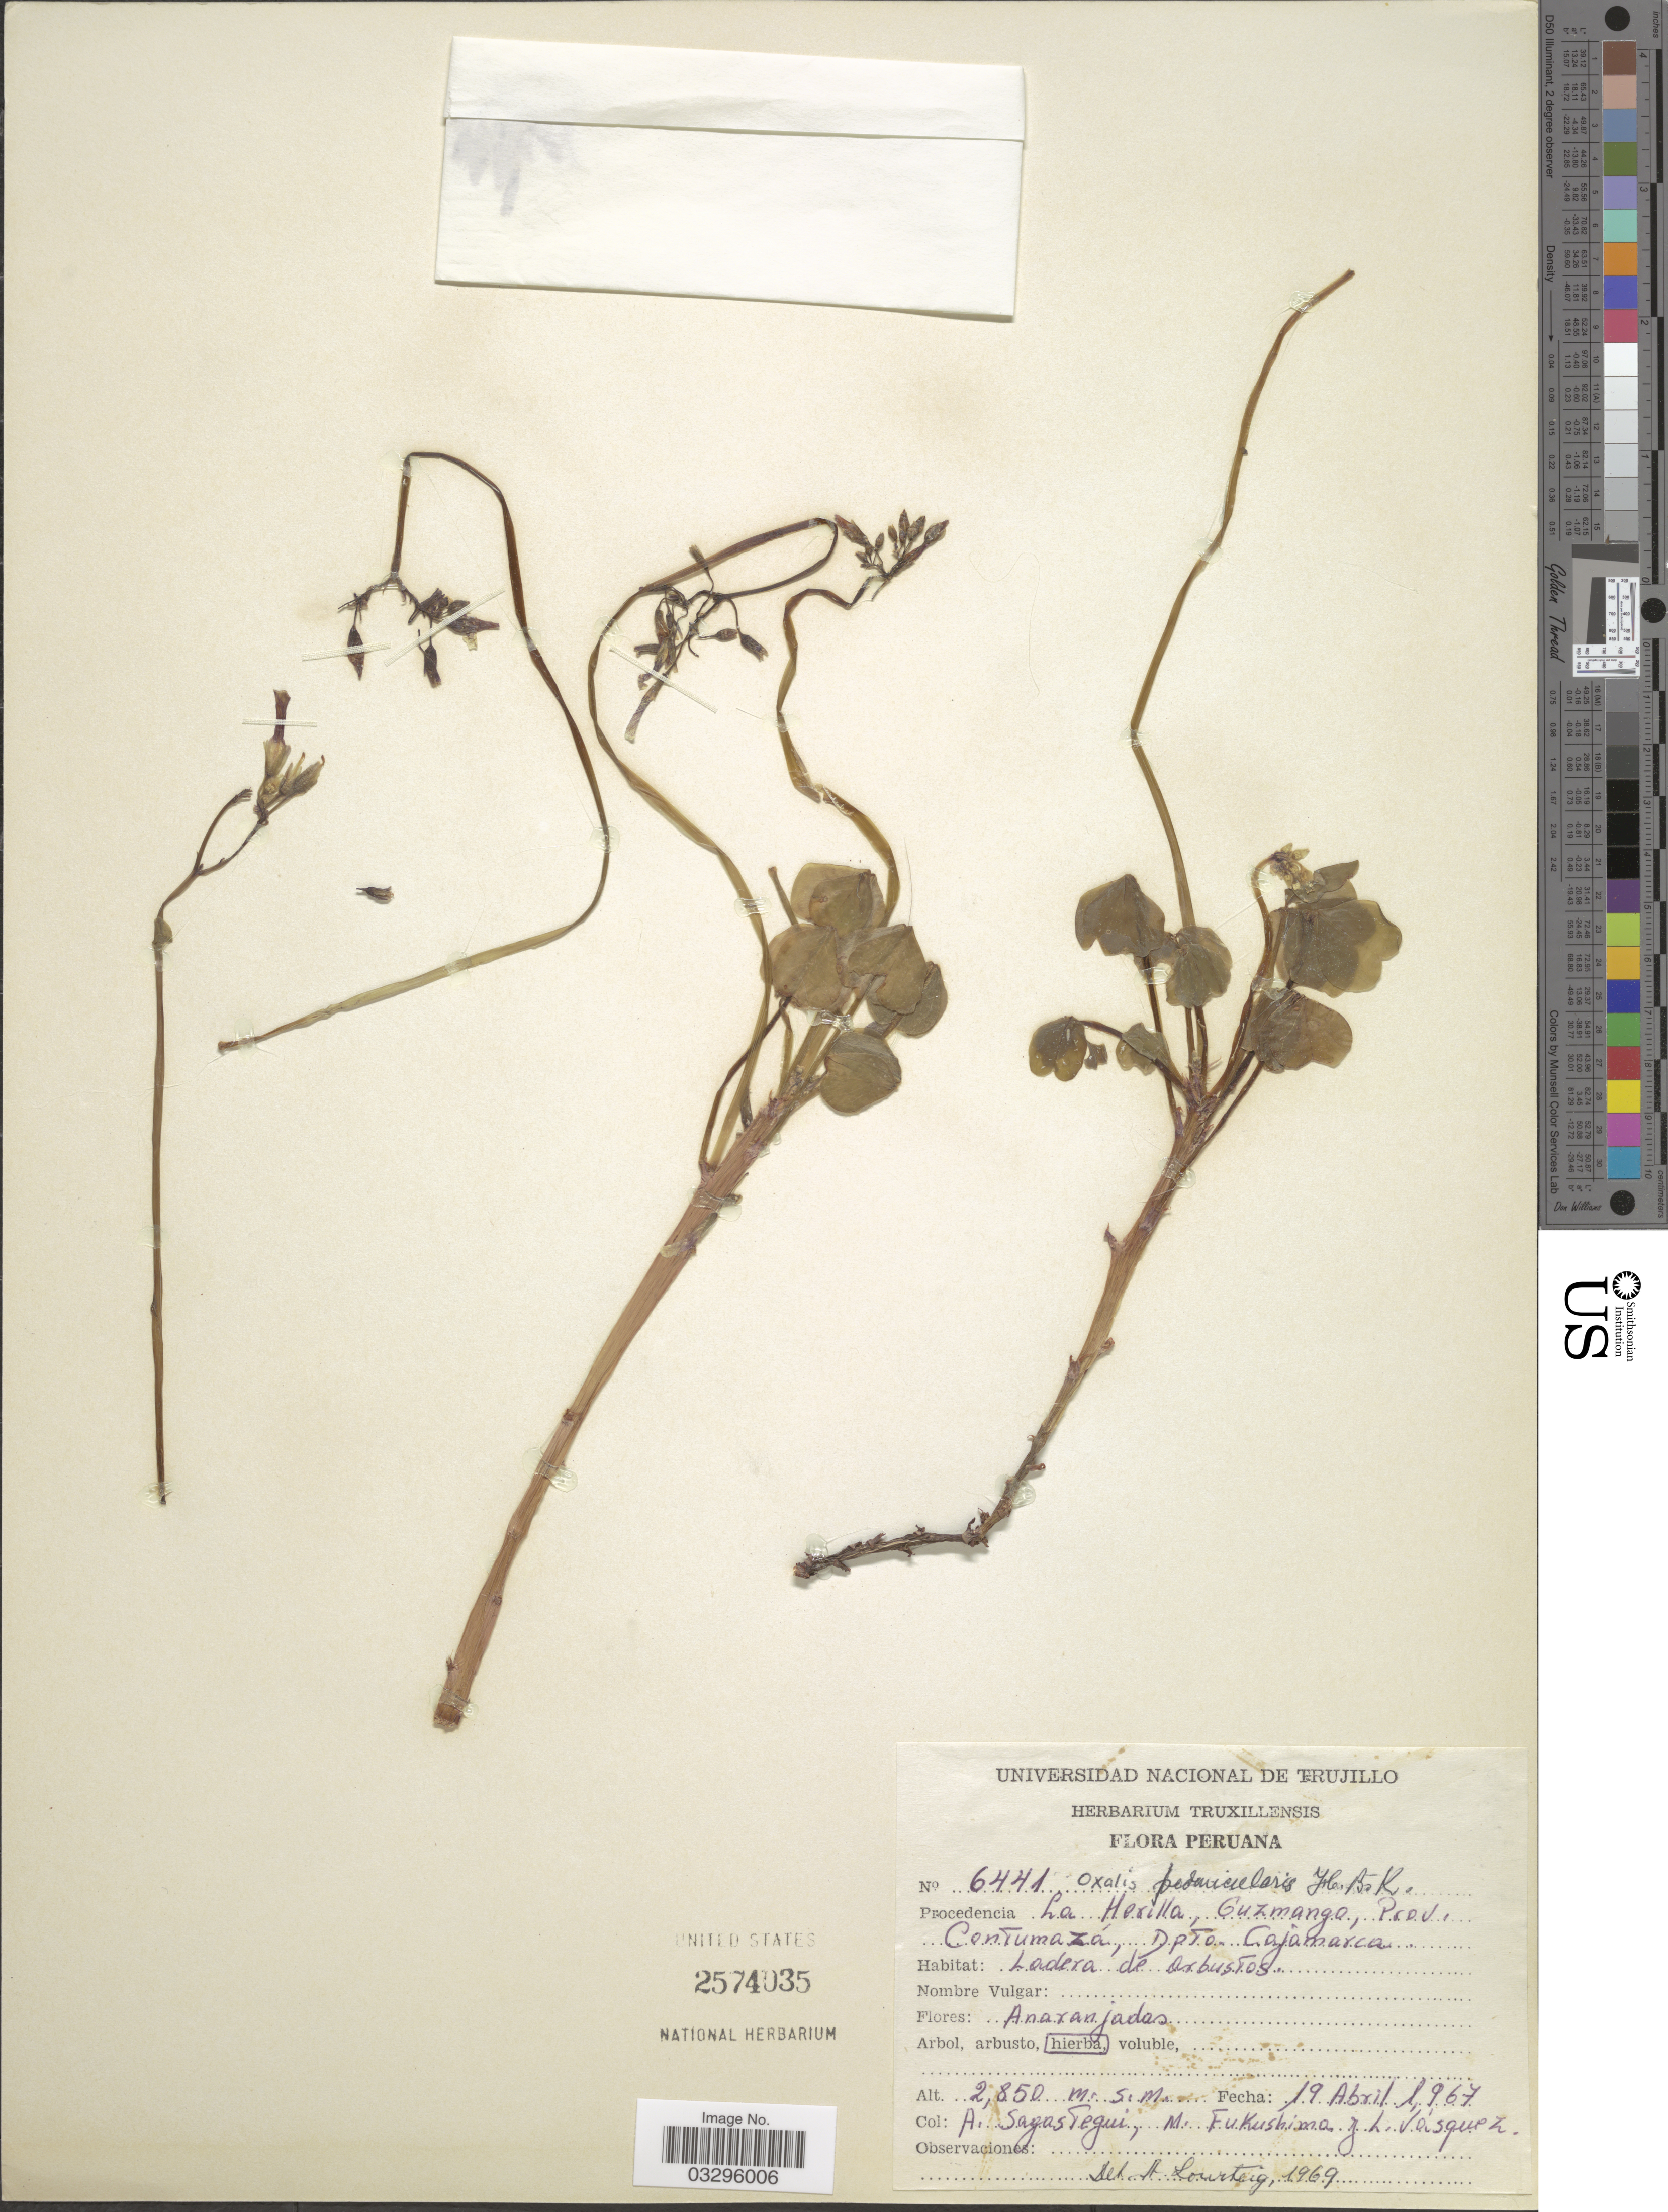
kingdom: Plantae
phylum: Tracheophyta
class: Magnoliopsida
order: Oxalidales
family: Oxalidaceae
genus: Oxalis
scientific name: Oxalis peduncularis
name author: Kunth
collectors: A. Sagastegui, M. Fukushima & L. Vasquez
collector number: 6441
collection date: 1967-04-19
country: Peru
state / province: Cajamarca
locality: Procedencia La Herilla, Guzmango, Prov. Contumazá,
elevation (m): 2850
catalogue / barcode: US 2574035